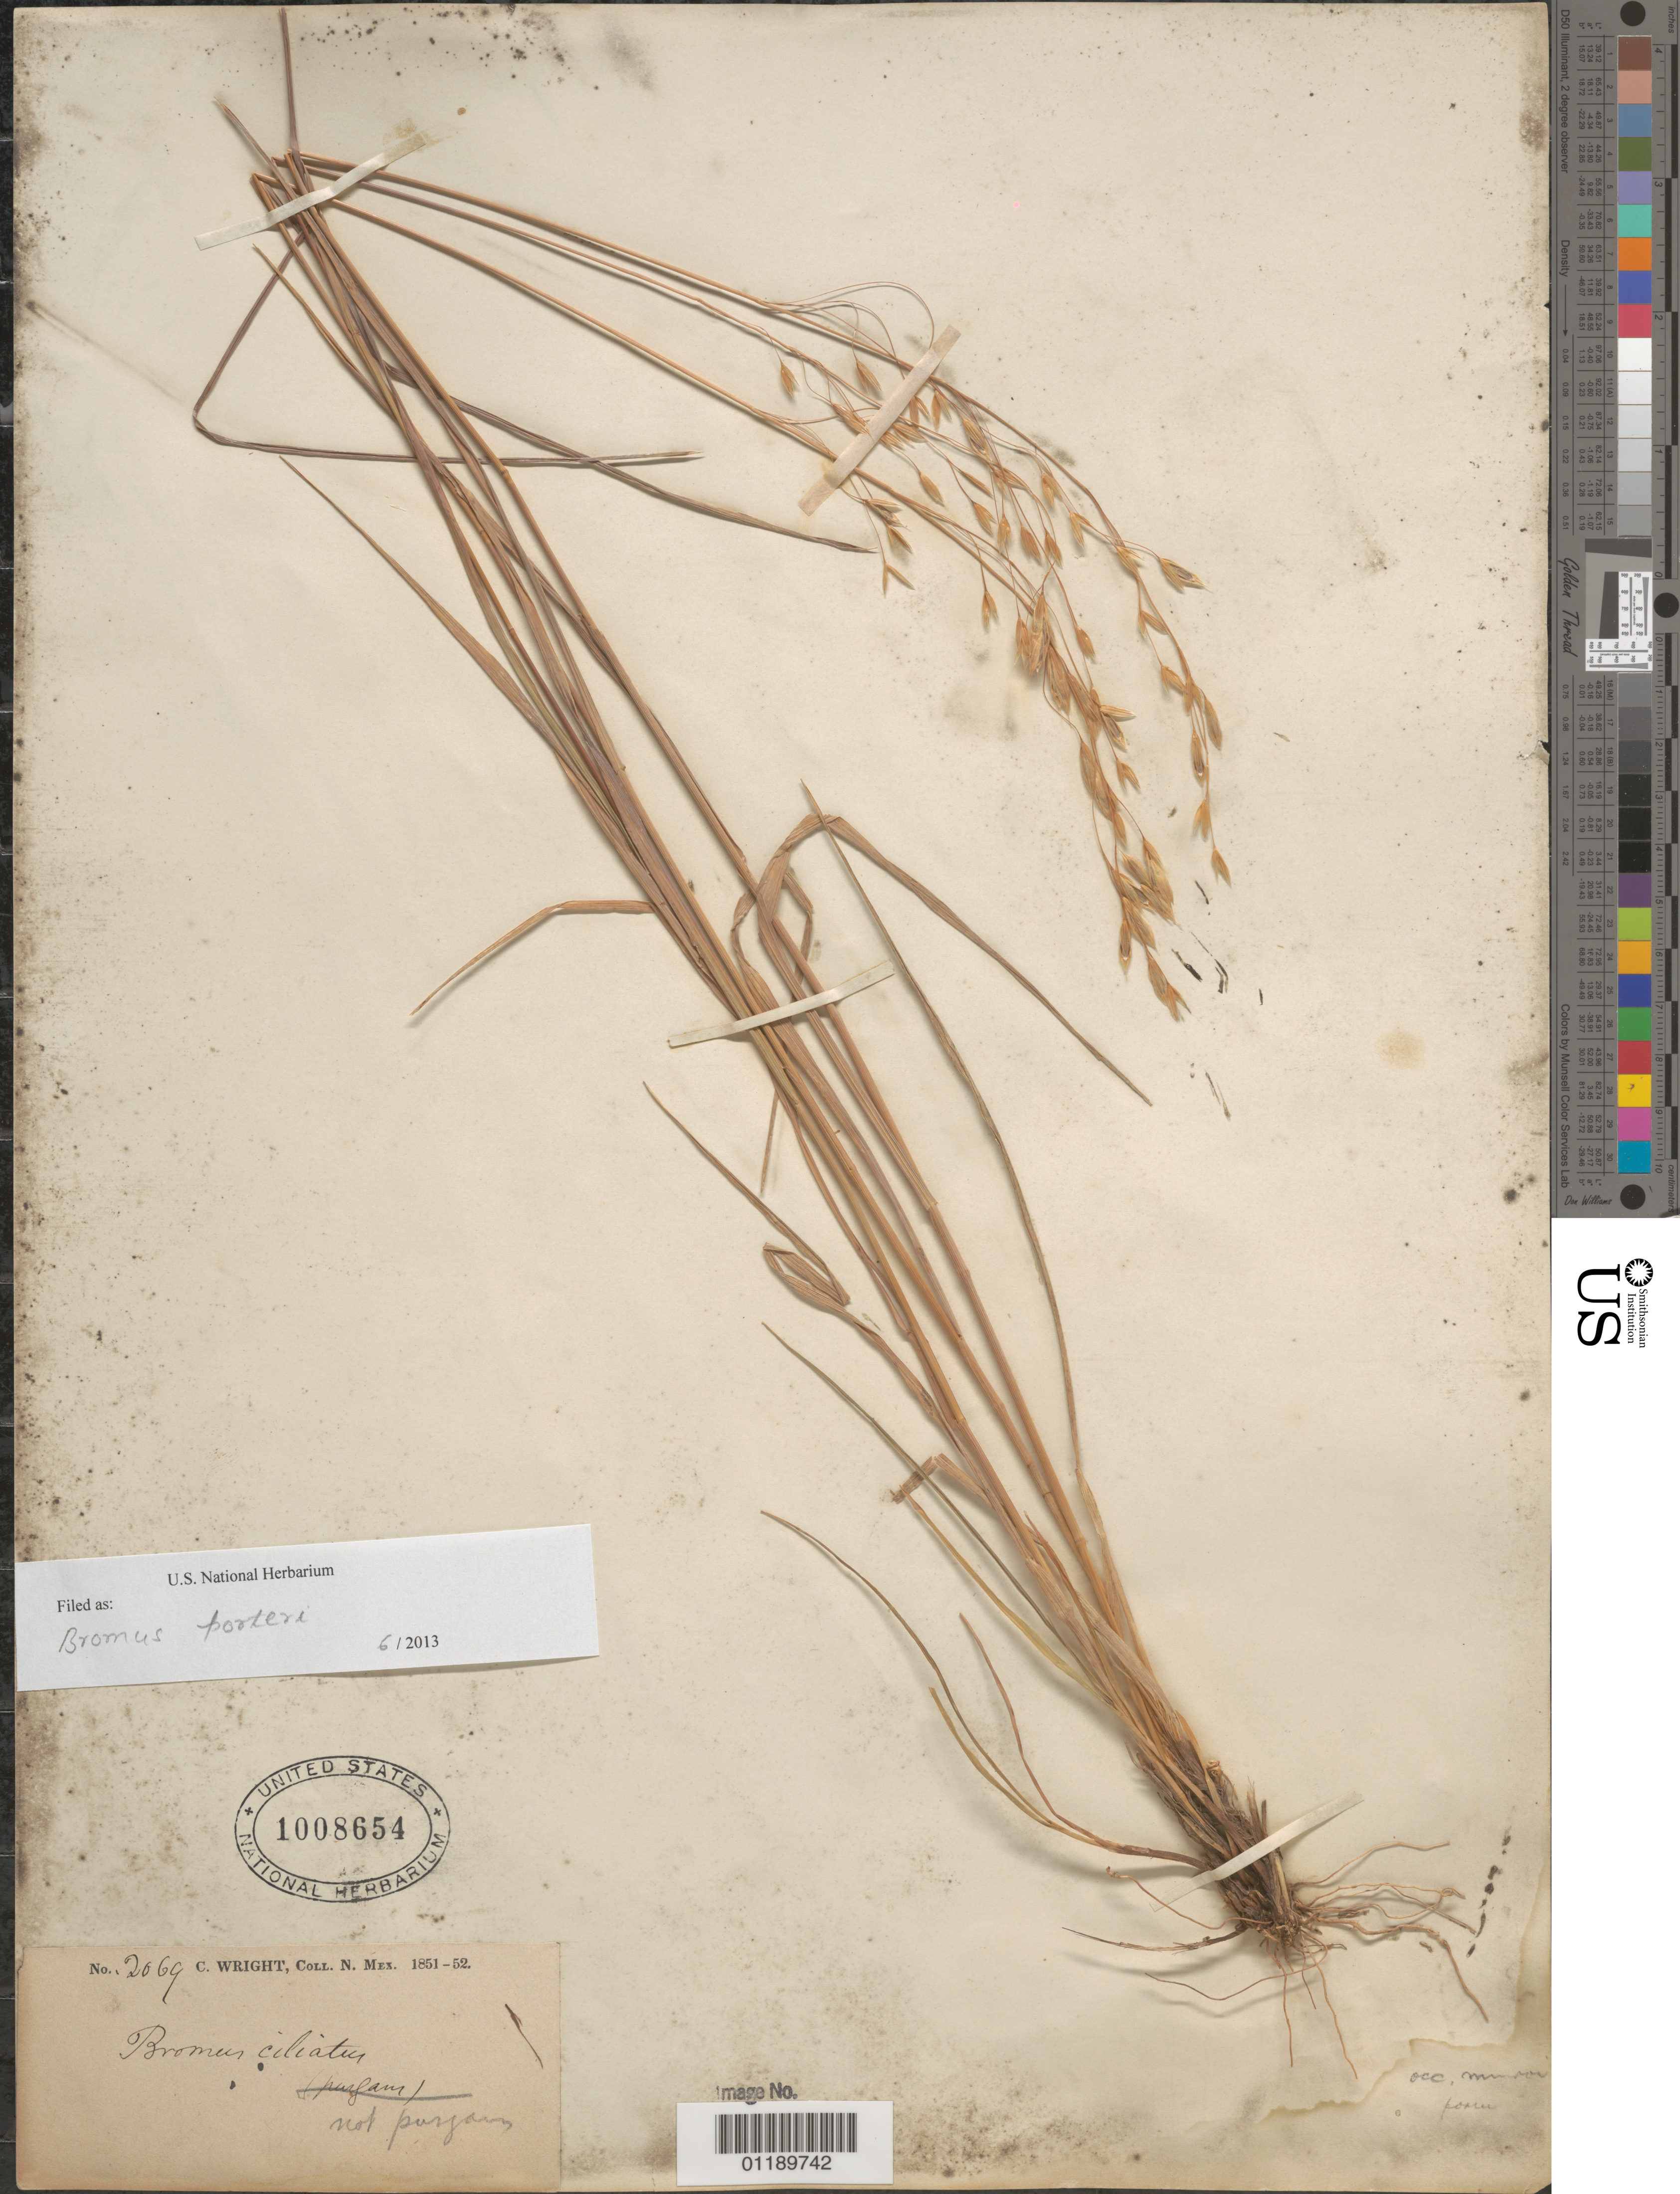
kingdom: Plantae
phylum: Tracheophyta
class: Liliopsida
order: Poales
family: Poaceae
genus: Bromus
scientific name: Bromus porteri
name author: (J.M. Coult.) Nash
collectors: C. Wright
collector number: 2069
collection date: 1851/1852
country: United States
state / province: New Mexico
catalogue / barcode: US 1008654